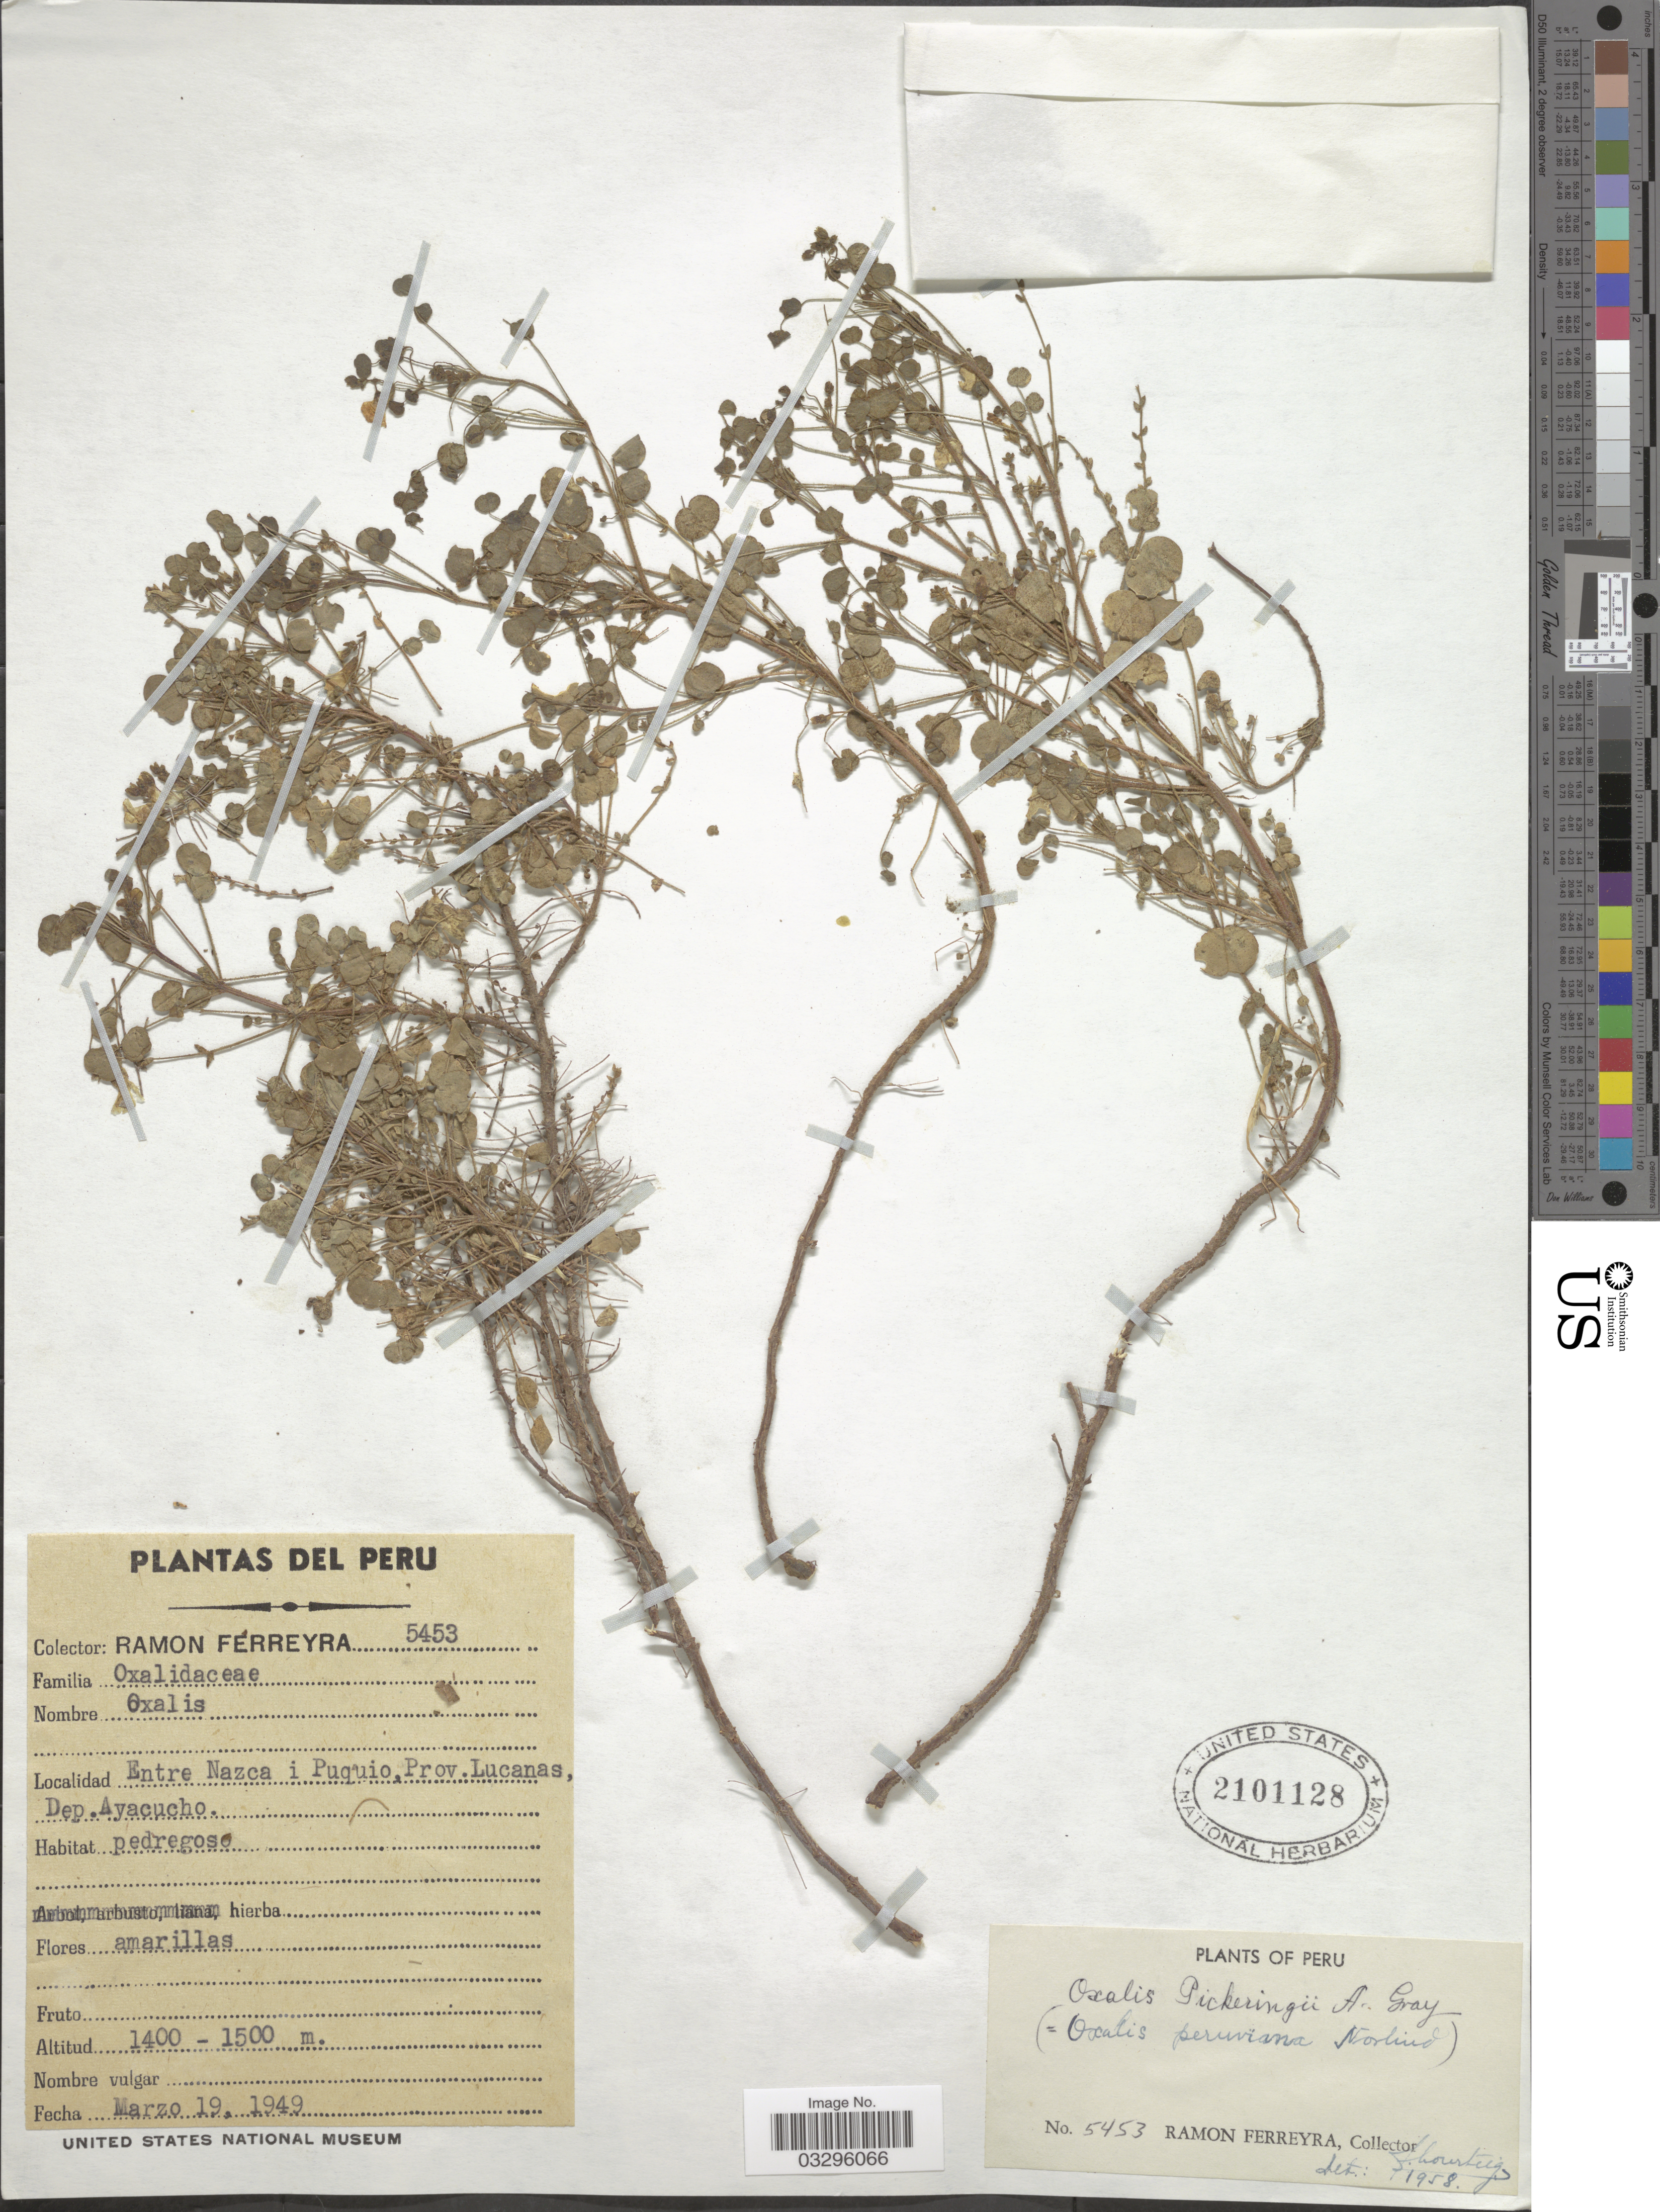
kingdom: Plantae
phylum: Tracheophyta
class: Magnoliopsida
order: Oxalidales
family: Oxalidaceae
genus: Oxalis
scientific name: Oxalis pickeringii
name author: A. Gray in Wilkes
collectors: R. A. Ferreyra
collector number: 5453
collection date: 1949-03-19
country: Peru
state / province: Ayacucho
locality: Entre Nazca i Puquio. Prov. Lucanas, Dep. Ayacucho.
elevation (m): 1400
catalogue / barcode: US 2101128